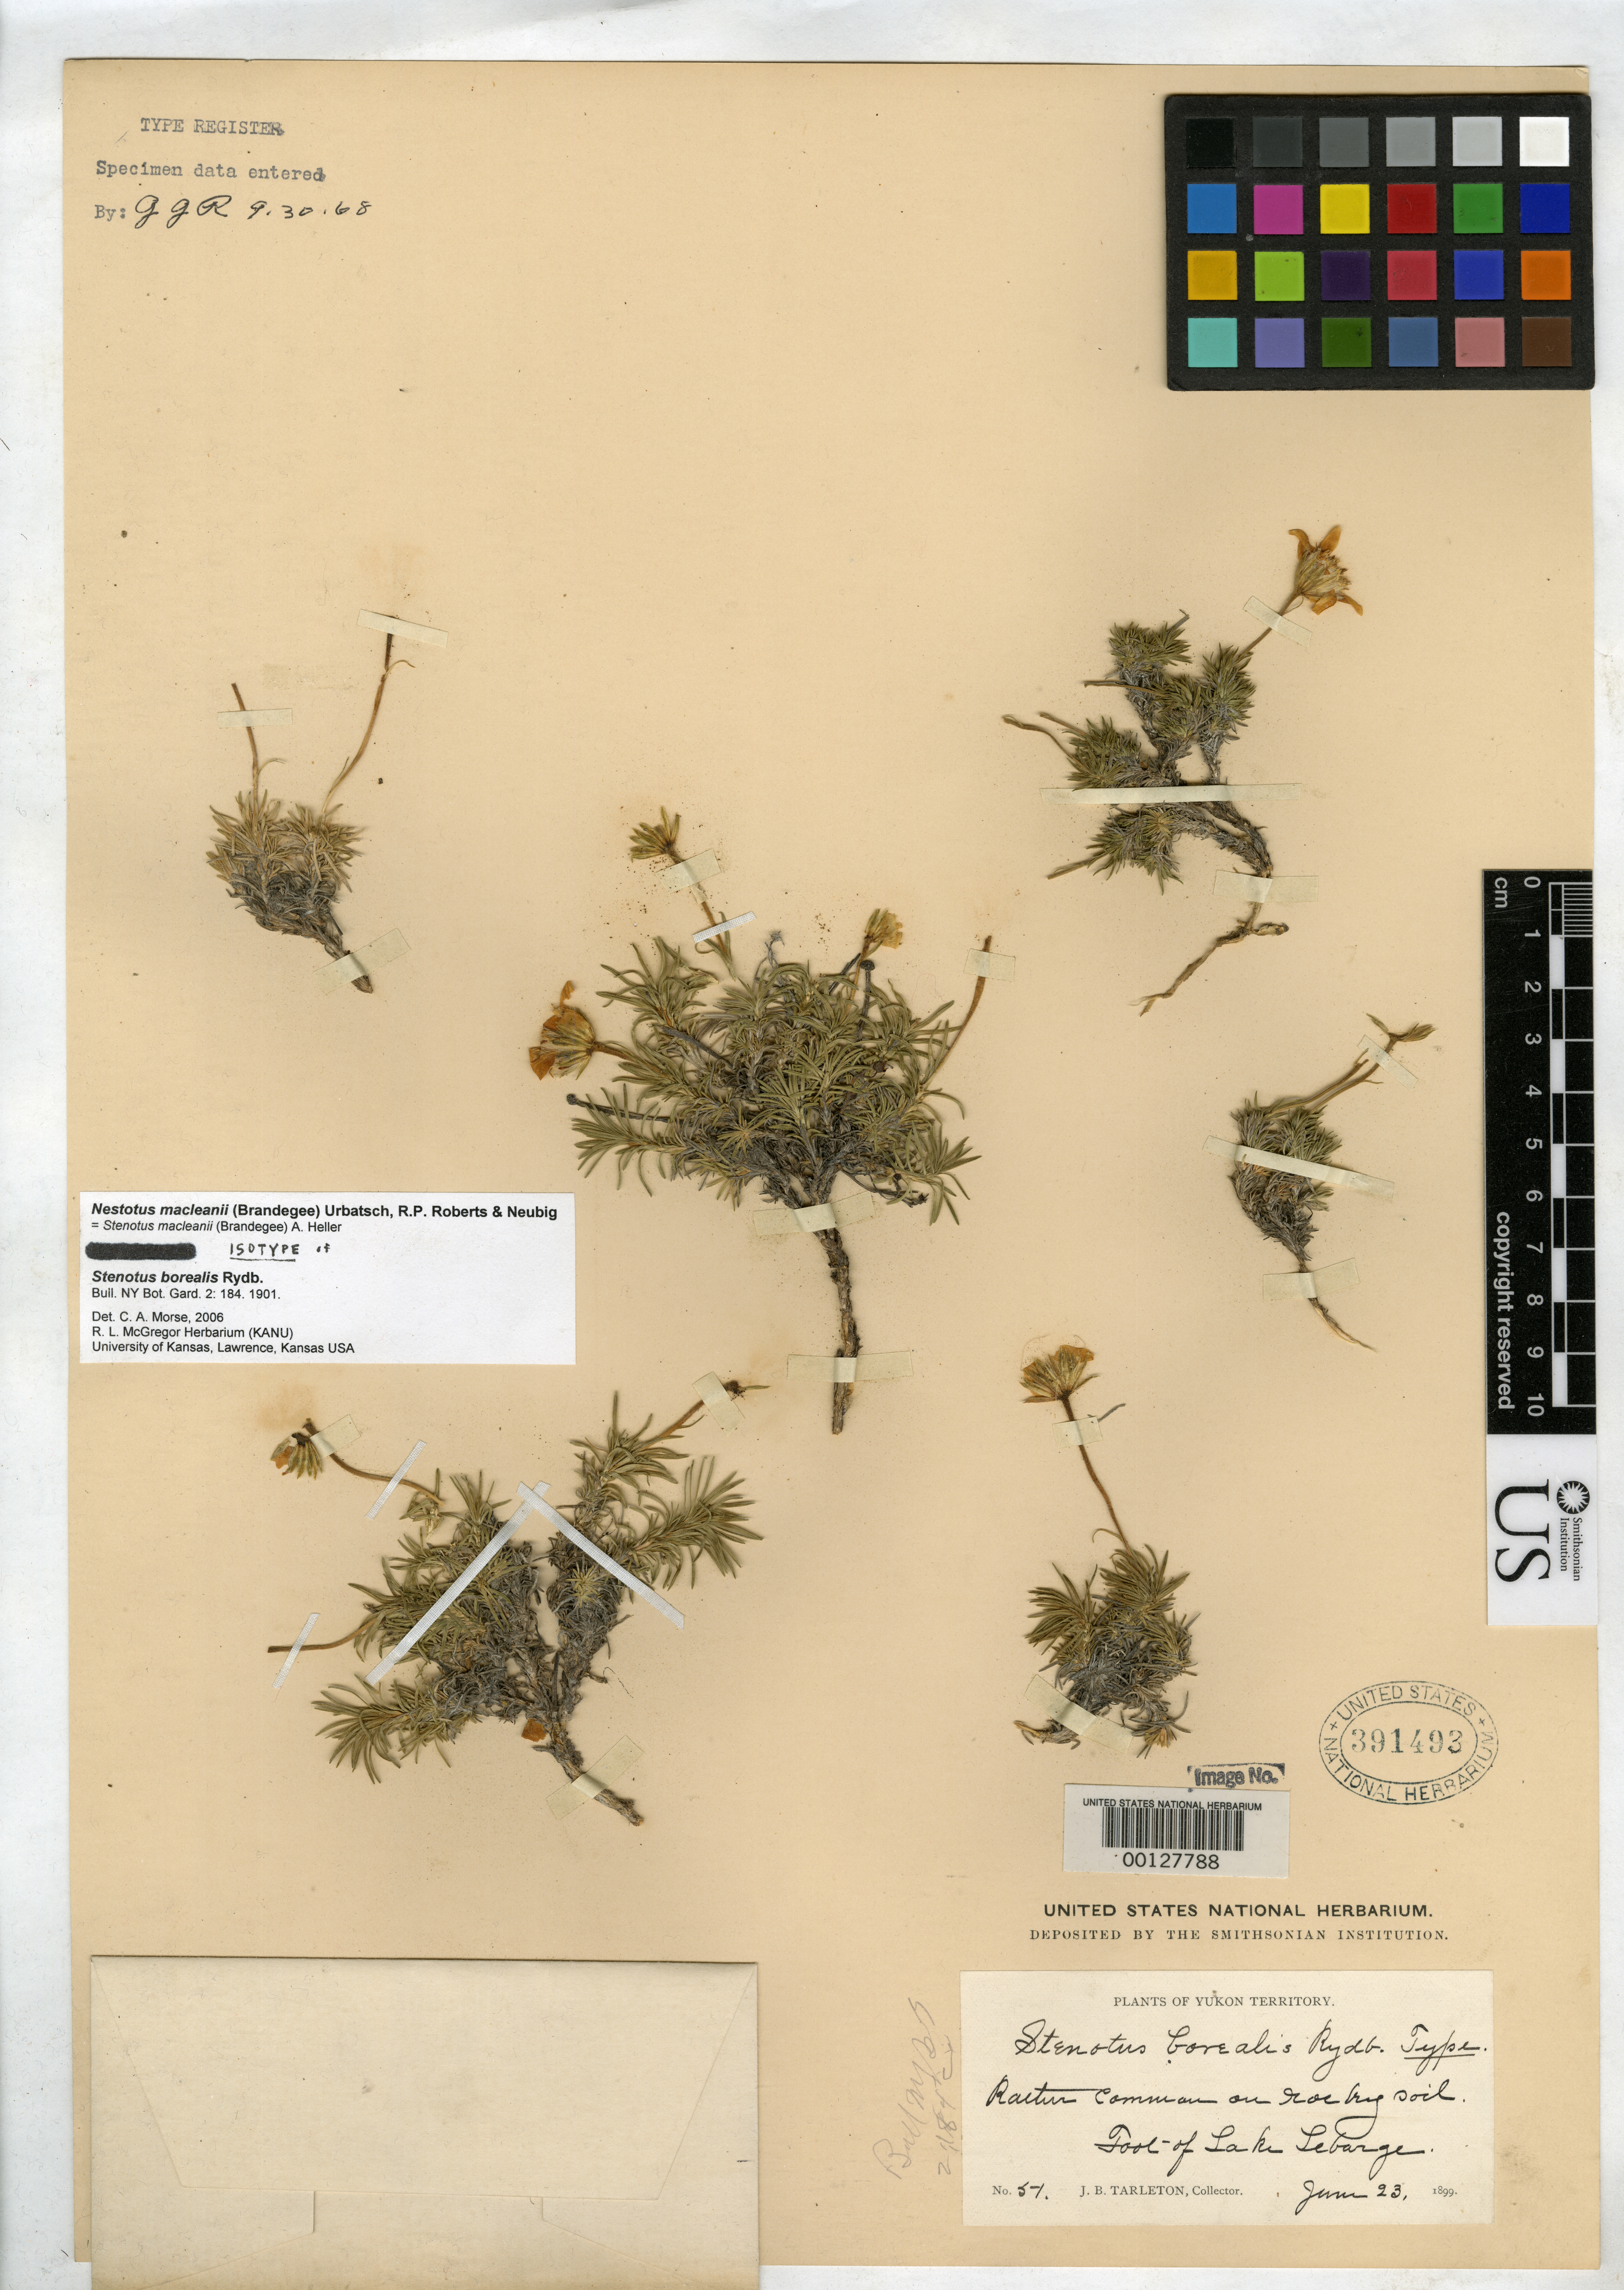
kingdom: Plantae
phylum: Tracheophyta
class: Magnoliopsida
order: Asterales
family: Asteraceae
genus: Stenotus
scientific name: Stenotus borealis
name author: Rydb.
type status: Type Collection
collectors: J. Tarleton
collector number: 51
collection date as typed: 23 Jun 1899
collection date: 1899-06-23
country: Canada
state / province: Yukon Territory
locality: Foot of Lake Lebarge.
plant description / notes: Both NY & US duplicates originally annotated (by Rydberg?) as "Type" [protologue indicates types were divided between NY & US]. Roberts et al. (2004, Sida 21: 1651) cite "holotype" (presumably this sheet) at US; but annotated by C.A. Morse (2006) as "isotype".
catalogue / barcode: US 391493